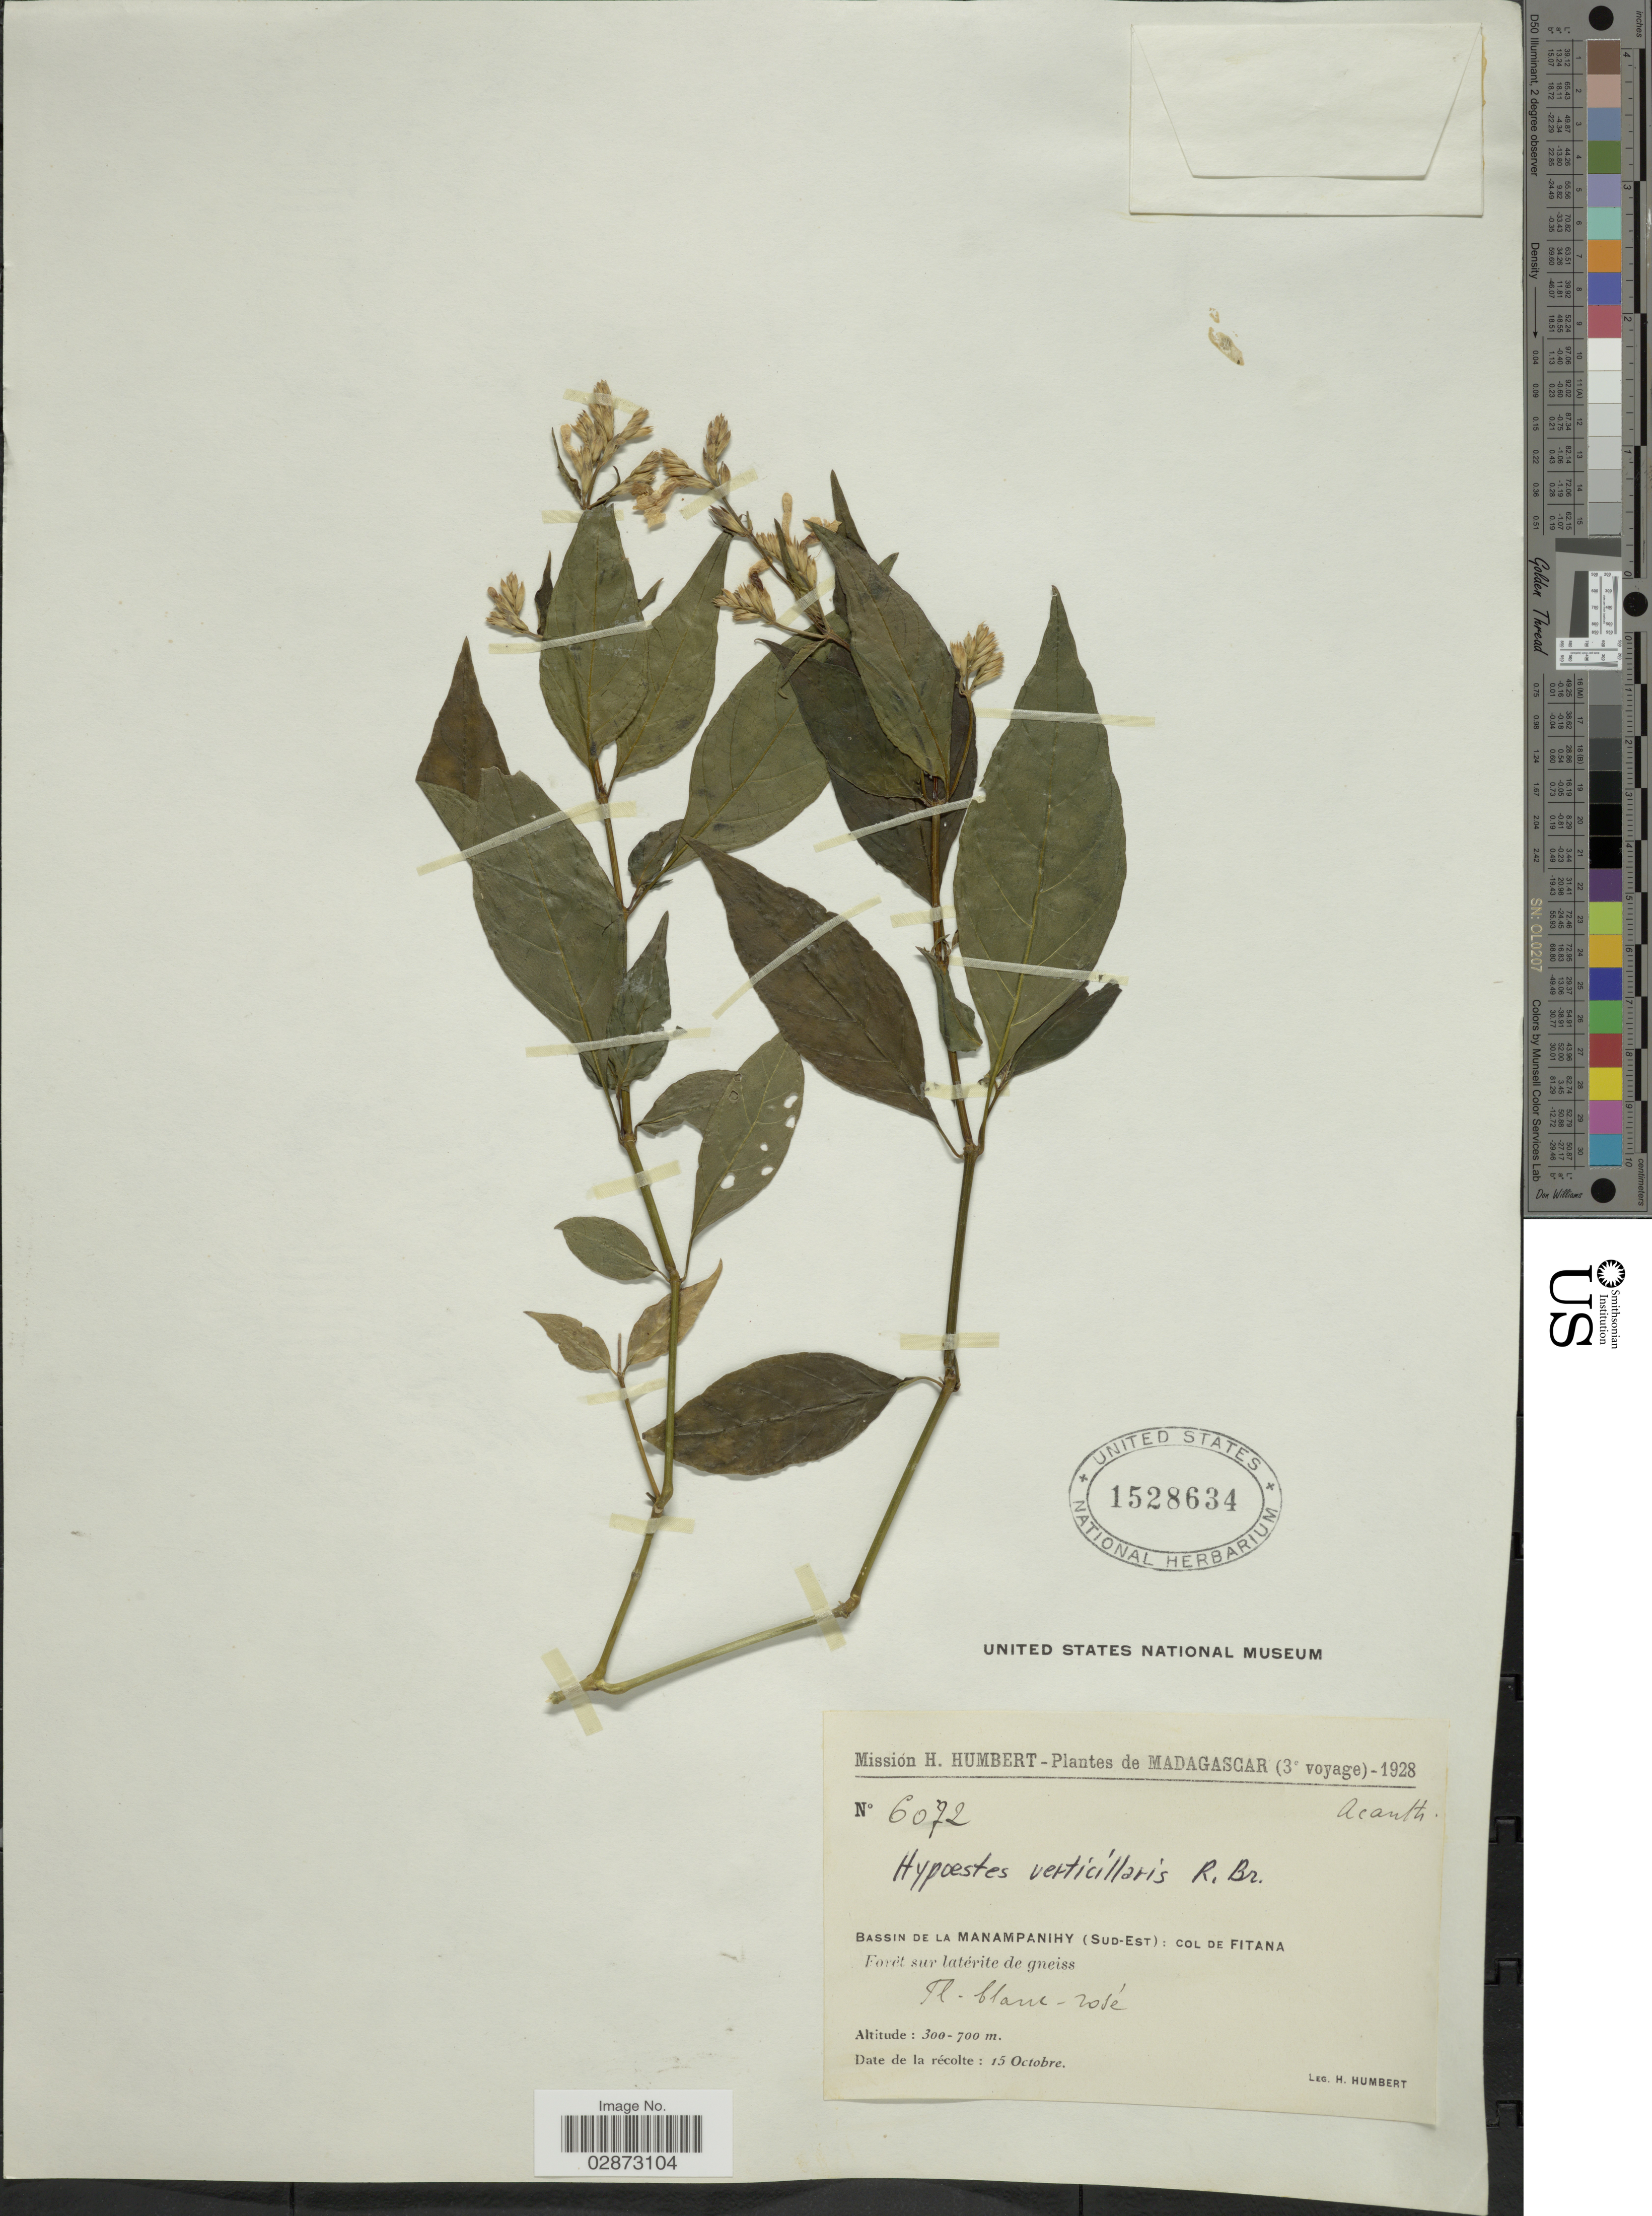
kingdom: Plantae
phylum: Tracheophyta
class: Magnoliopsida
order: Lamiales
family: Acanthaceae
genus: Hypoestes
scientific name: Hypoestes verticillaris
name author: (L. f.) Sol.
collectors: H. Humbert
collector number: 6072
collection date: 1928-10-15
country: Madagascar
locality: Bassin de la Manampanihy (Sud-Est): Col de Fitana.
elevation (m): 300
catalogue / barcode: US 1528634